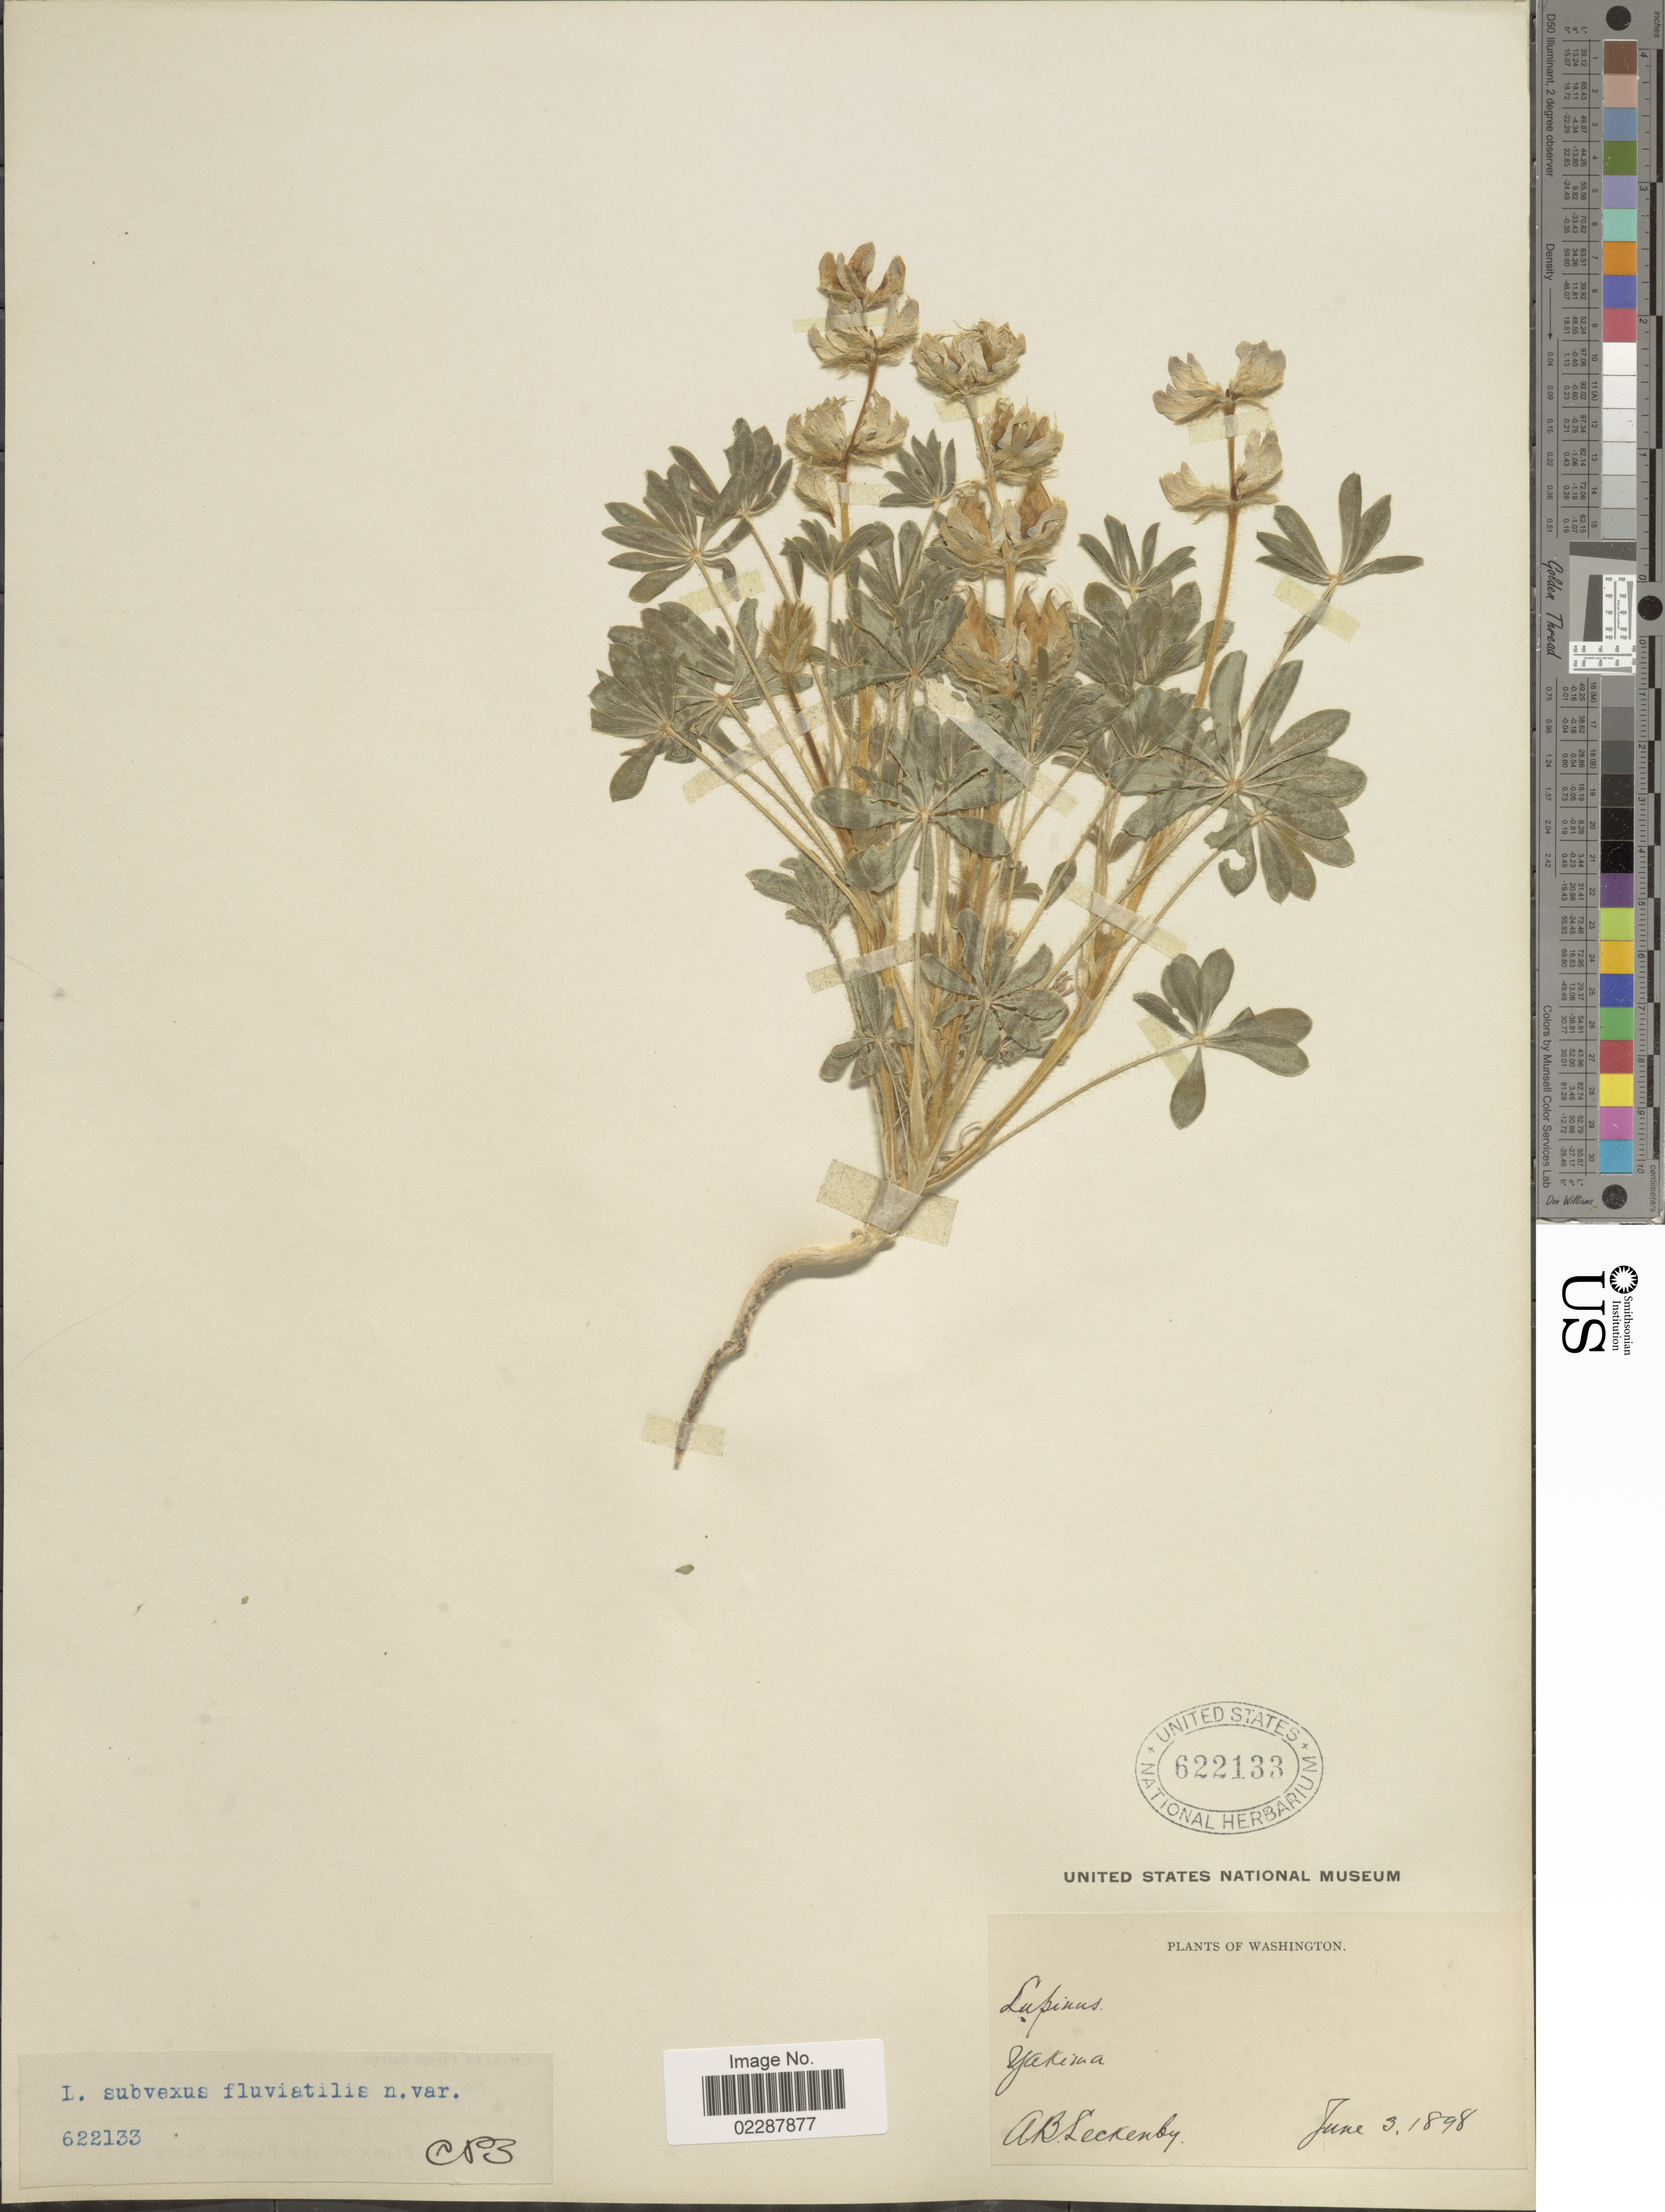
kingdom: Plantae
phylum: Tracheophyta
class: Magnoliopsida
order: Fabales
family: Fabaceae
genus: Lupinus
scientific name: Lupinus subvexus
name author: C.P. Sm.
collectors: A. Leckenby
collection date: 1898-06-03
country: United States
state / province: Washington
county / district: Yakima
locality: Yakima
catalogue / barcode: US 622133